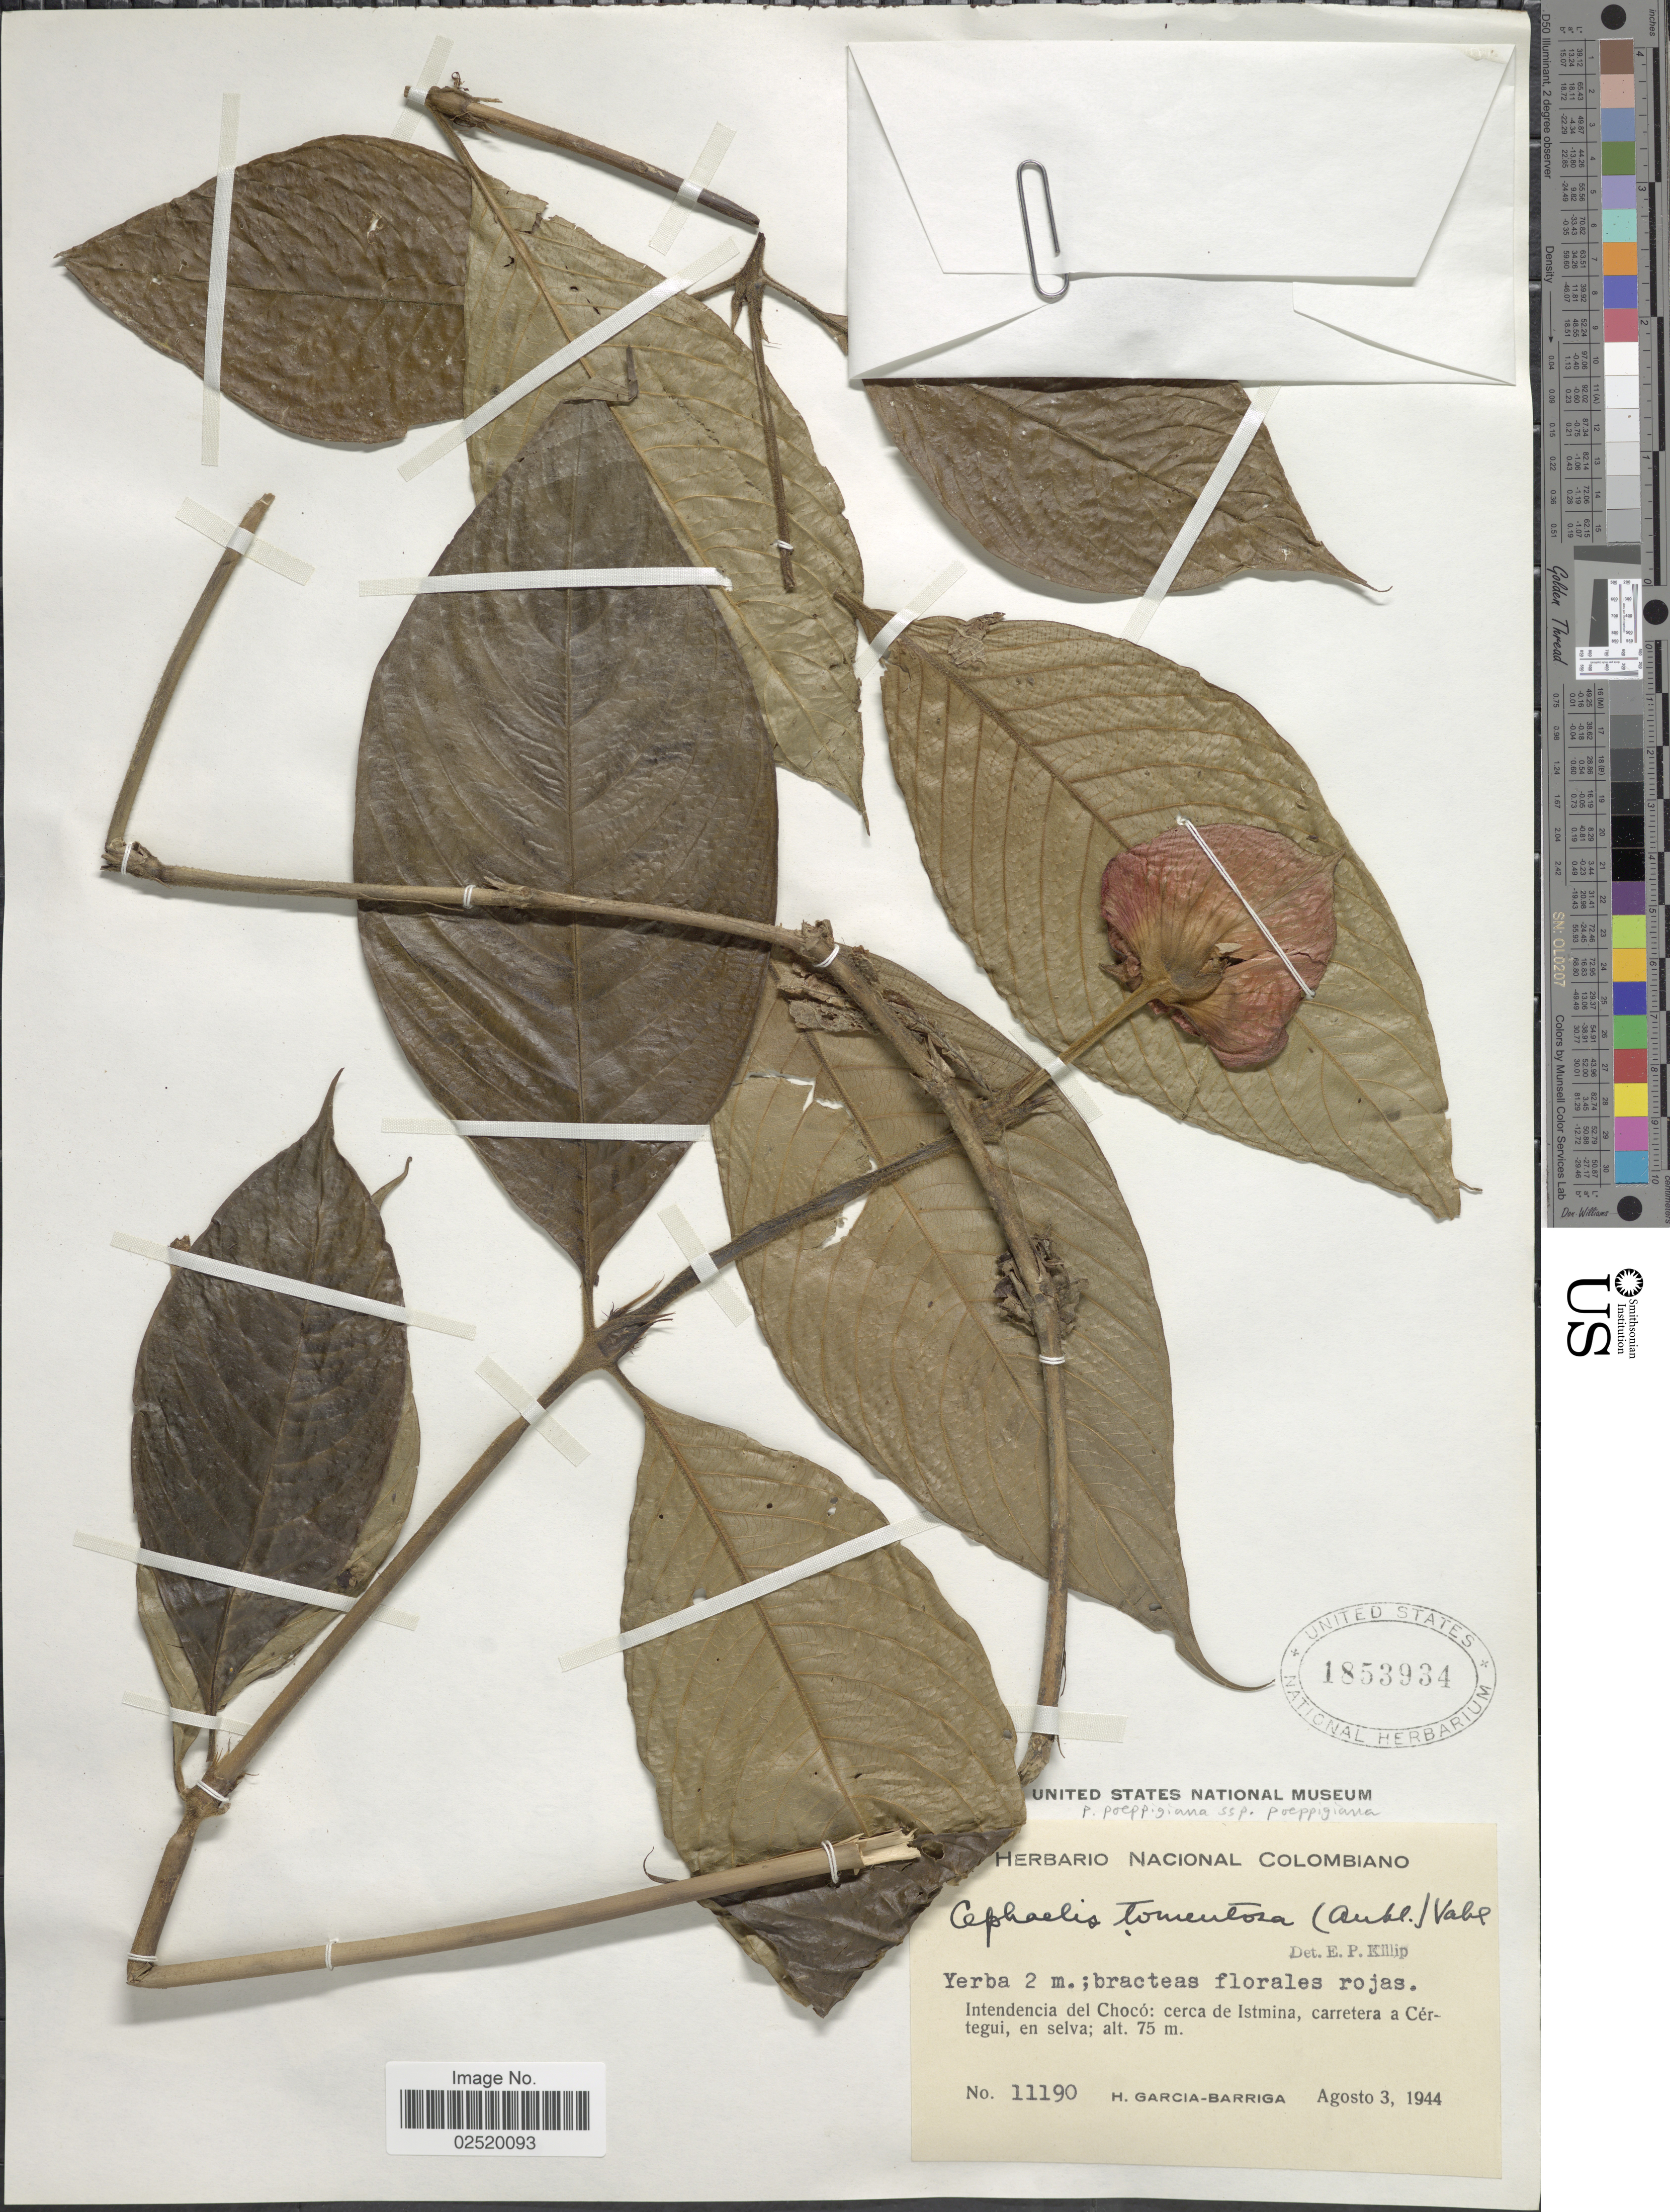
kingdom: Plantae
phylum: Tracheophyta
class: Magnoliopsida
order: Gentianales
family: Rubiaceae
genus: Psychotria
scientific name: Psychotria poeppigiana subsp. poeppigiana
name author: Müll. Arg.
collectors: H. García Barriga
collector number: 11190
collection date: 1944-08-03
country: Colombia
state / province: Chocó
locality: cerca de Istmina, carretera a Certegui, en selva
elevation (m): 75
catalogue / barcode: US 1853934